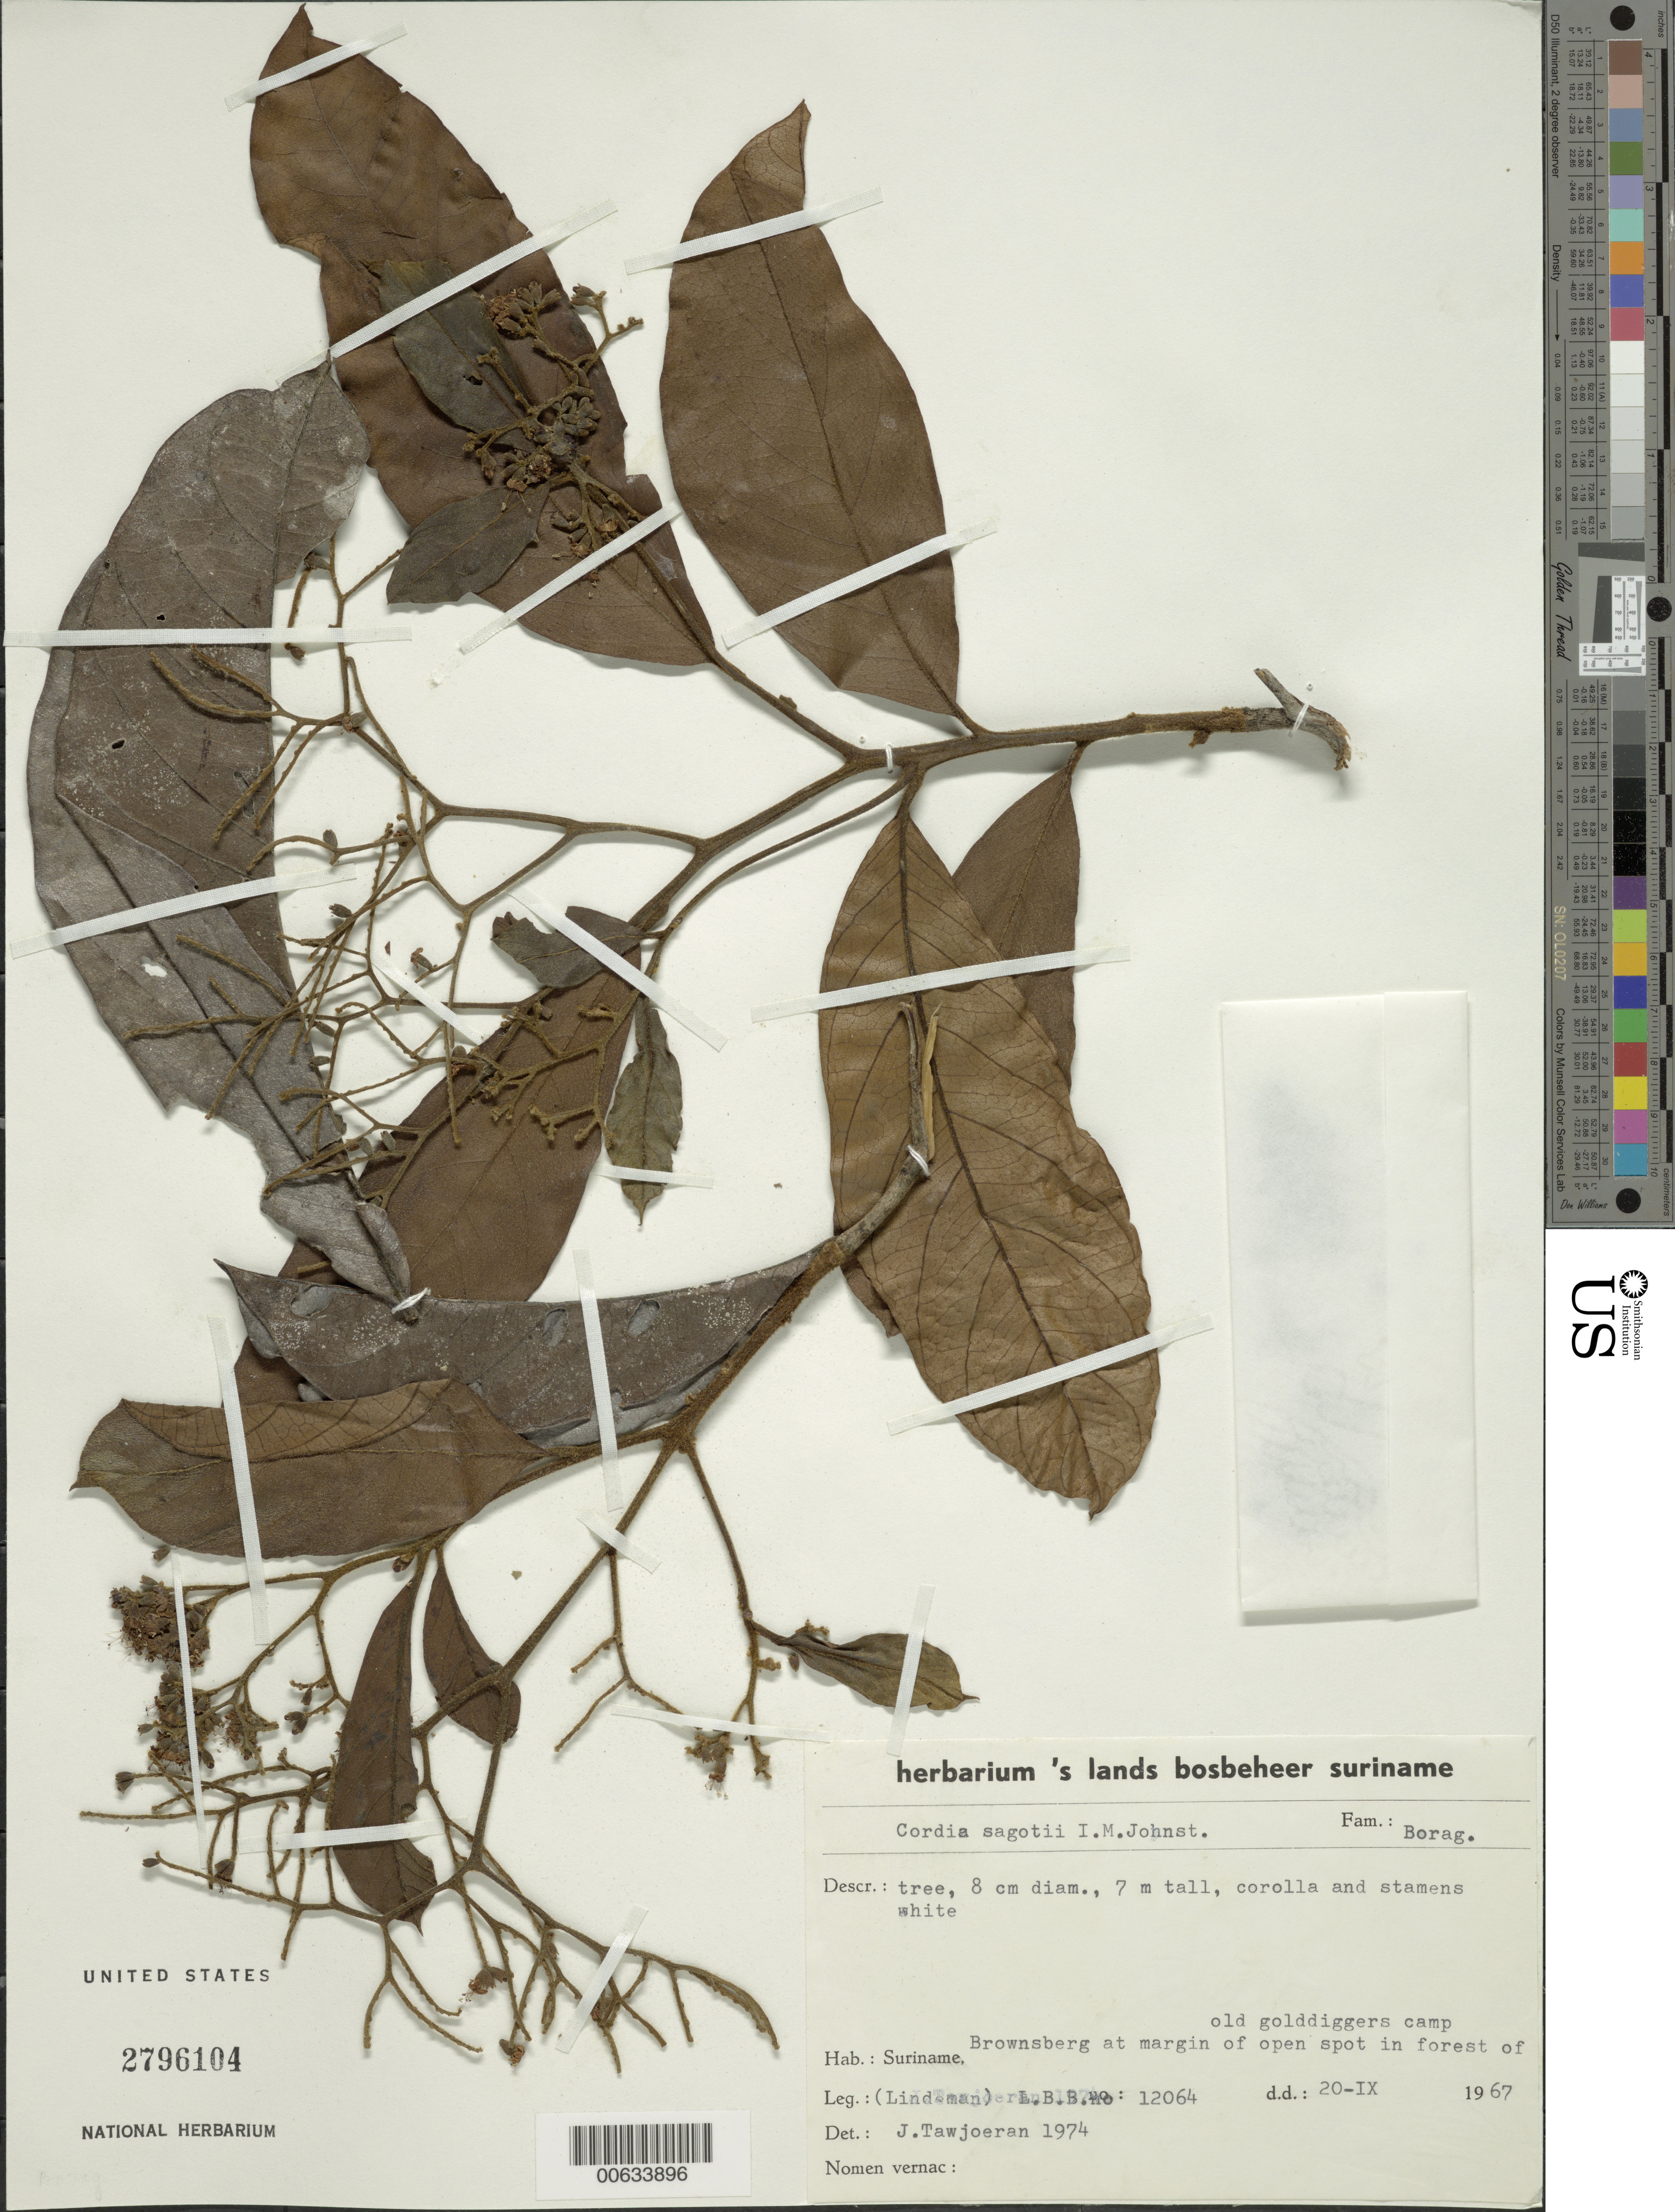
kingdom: Plantae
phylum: Tracheophyta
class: Magnoliopsida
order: Boraginales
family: Cordiaceae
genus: Cordia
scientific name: Cordia sagotii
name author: I.M. Johnst.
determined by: Tawjoeran, J.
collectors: J. C. Lindeman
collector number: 12064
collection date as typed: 20-Sep-67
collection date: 1967-09-20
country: Suriname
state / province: Brokopondo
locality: Brownsberg, old gold diggers camp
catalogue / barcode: US 2796104